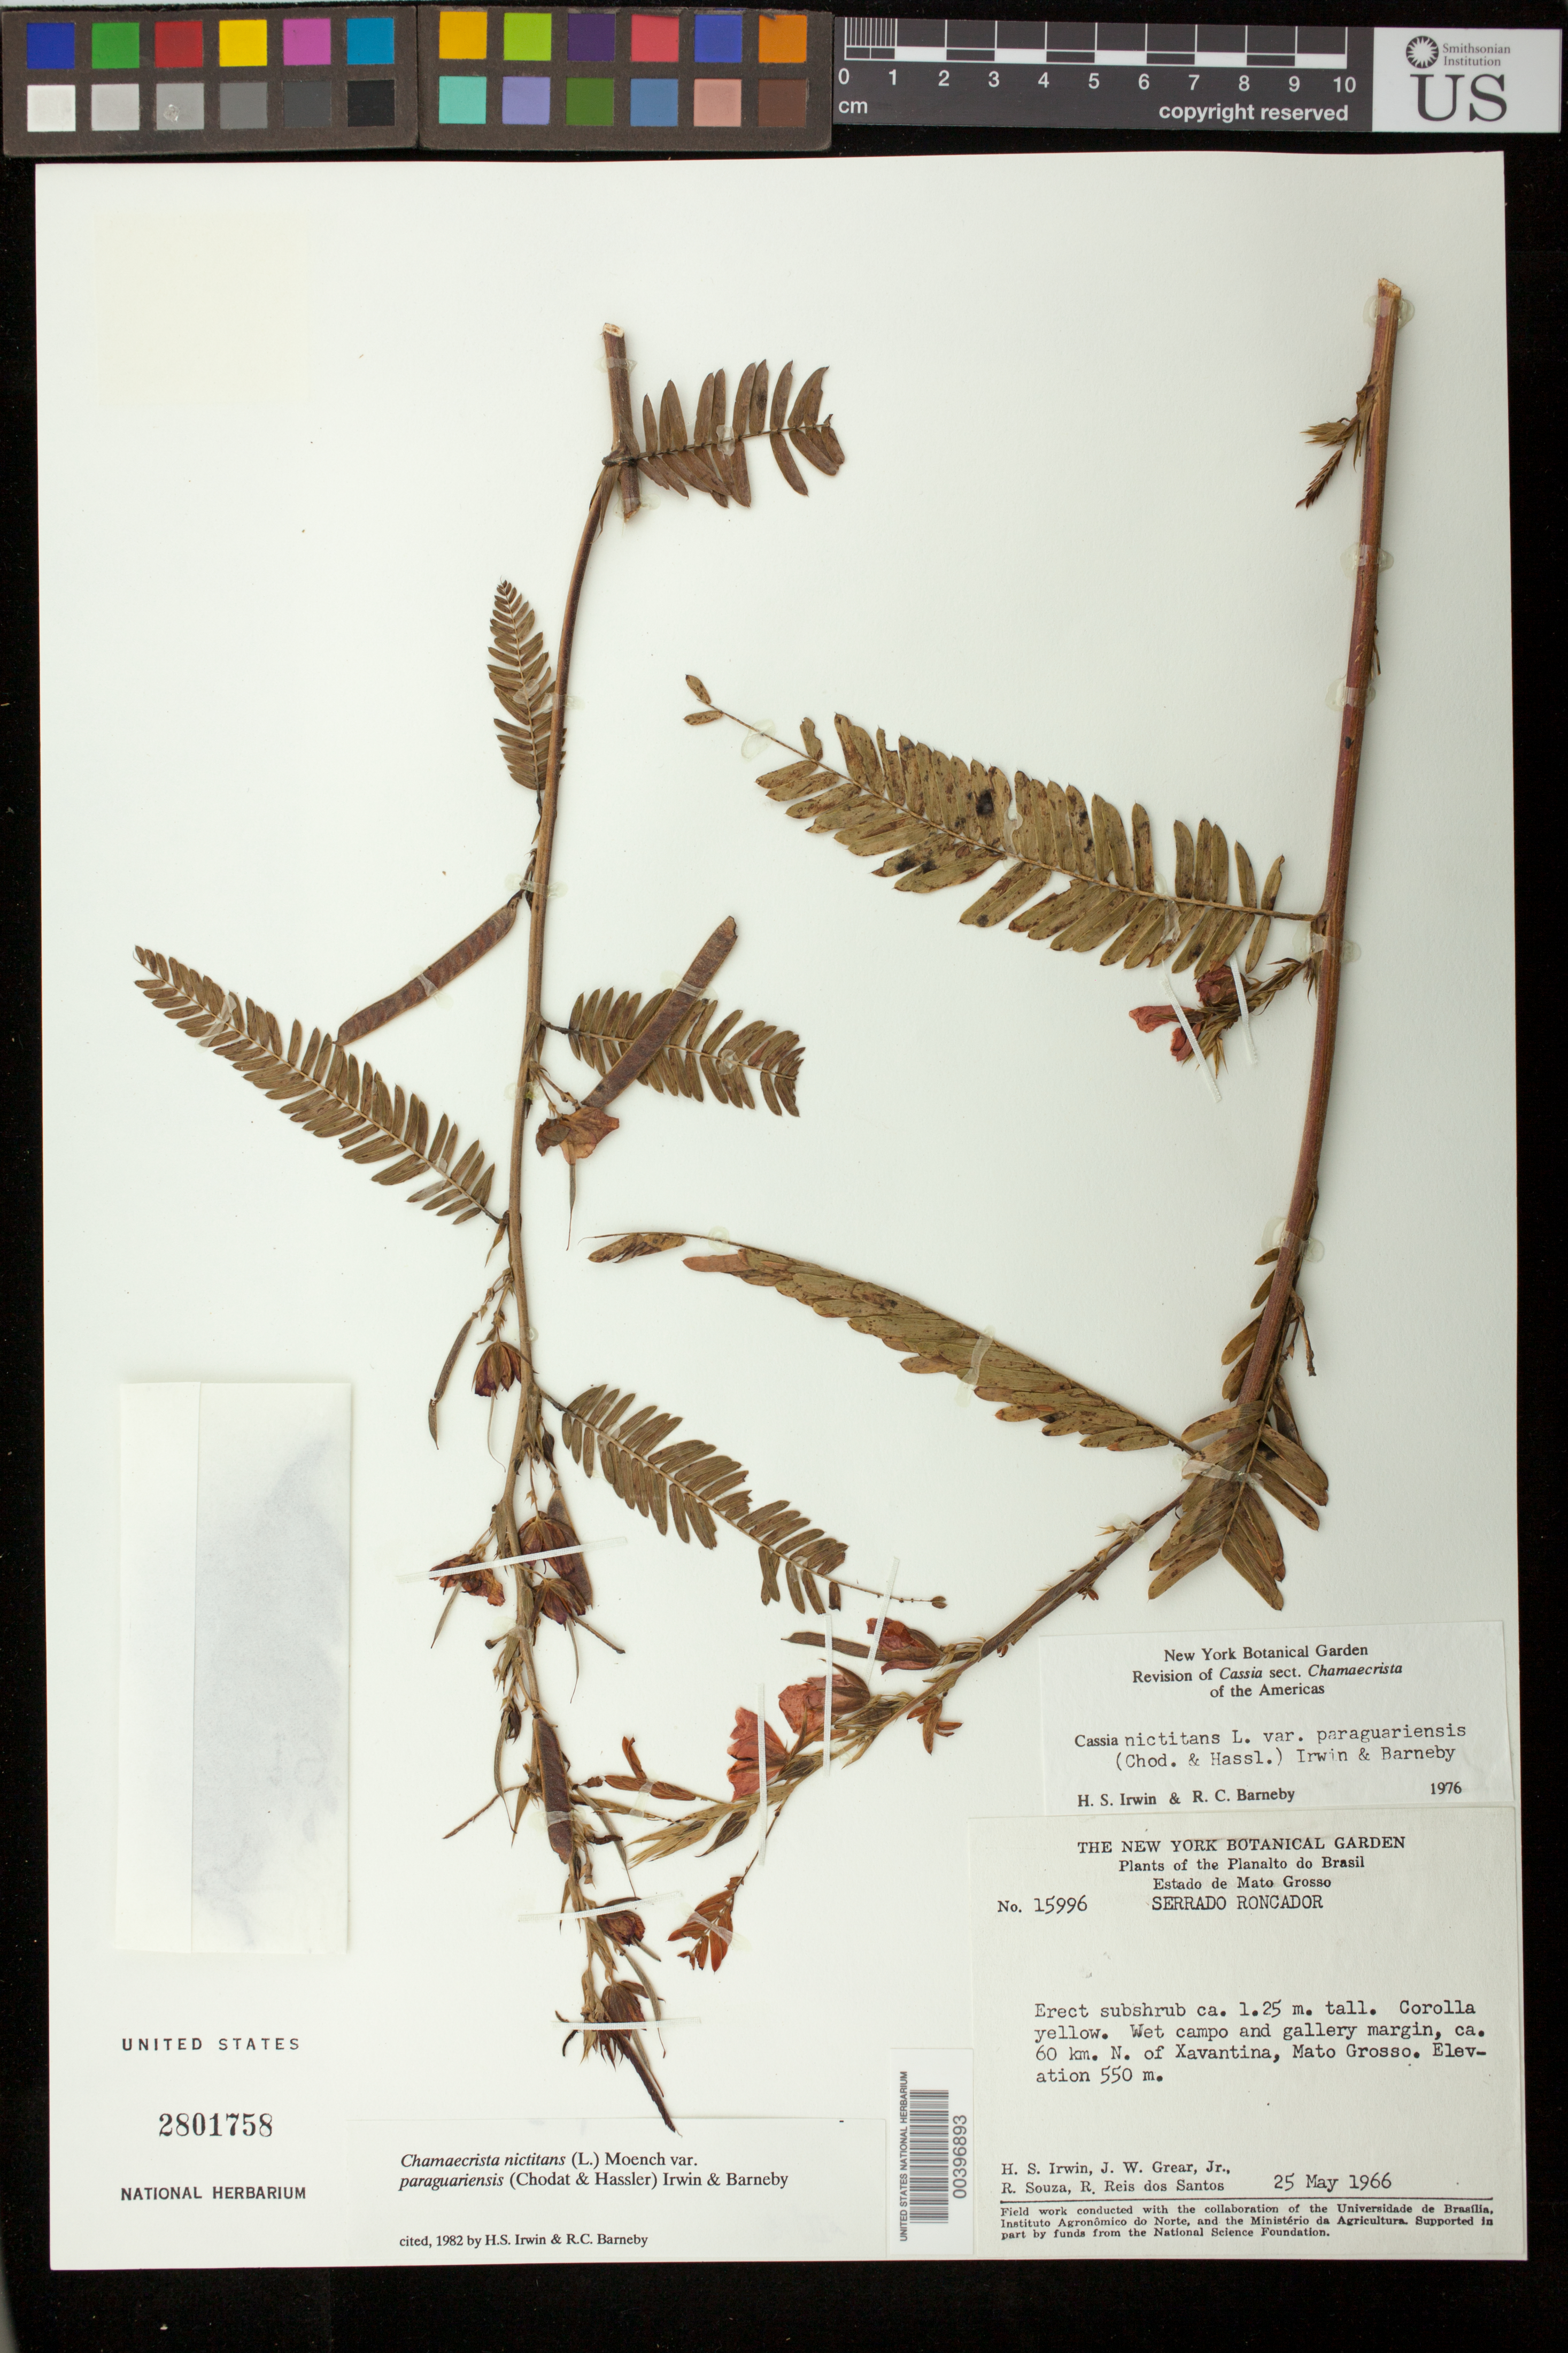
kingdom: Plantae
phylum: Tracheophyta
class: Magnoliopsida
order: Fabales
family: Fabaceae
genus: Chamaecrista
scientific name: Chamaecrista nictitans var. paraguariensis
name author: (Chodat & Hassl.) H.S. Irwin & Barneby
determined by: Irwin, Howard S.; Barneby, R. C.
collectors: H. Irwin, J. W. Grear, R. Souza & R. G. P. Santos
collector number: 15996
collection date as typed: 25 May 1966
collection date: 1966-05-25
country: Brazil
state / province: Mato Grosso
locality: Ca. 60 km. N. of Xavantina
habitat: Wet campo and gallery margin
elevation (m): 550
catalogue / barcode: US 2801758